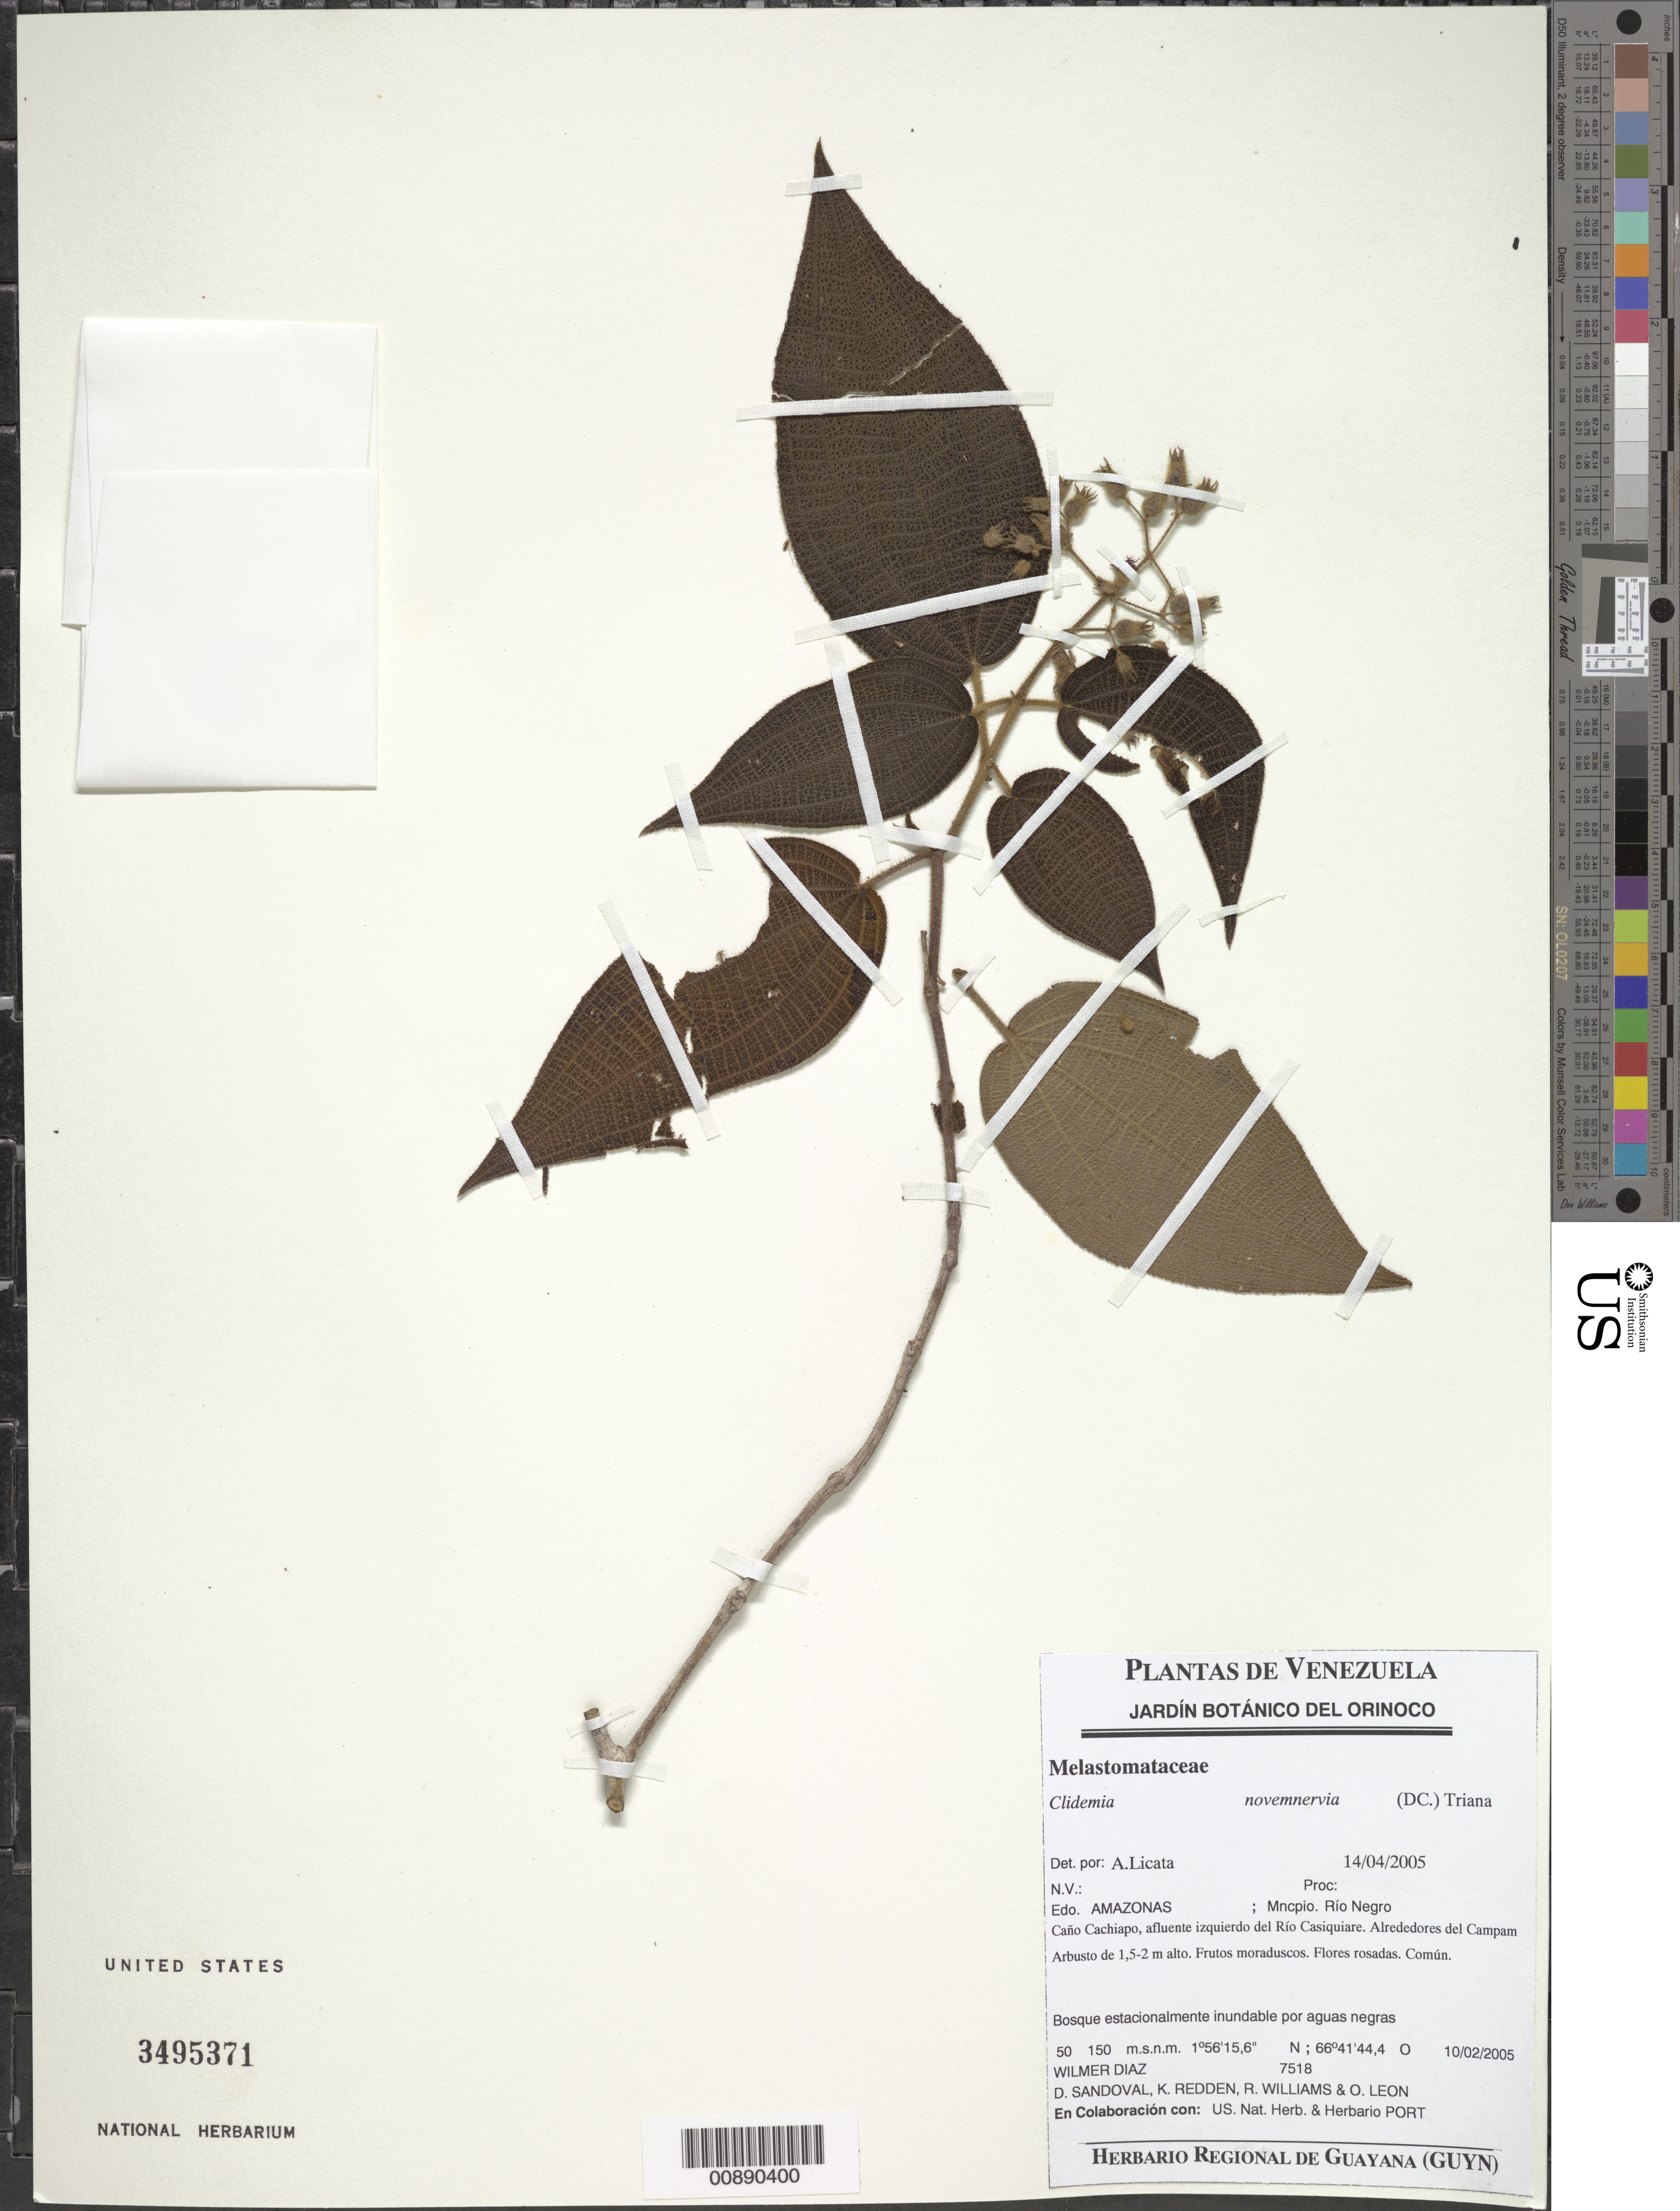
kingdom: Plantae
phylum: Tracheophyta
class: Magnoliopsida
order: Myrtales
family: Melastomataceae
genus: Clidemia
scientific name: Clidemia novemnervia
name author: (DC.) Triana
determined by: Licata, A., (PORT), Univ. Nac. Exp. de los Llanos Ezequiel Zamora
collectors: W. Díaz P., D. Sandoval, K. M. Redden, R. Williams & O. León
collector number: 7518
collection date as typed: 10-Feb-05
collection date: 2005-02-10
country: Venezuela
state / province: Amazonas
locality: Mun. Río Negro, Caño Cachiapo, afluente del Río Casiquaire, alrededores del Campamento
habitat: Bosque estacionalmente inundable por aguas negras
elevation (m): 50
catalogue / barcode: US 3495371